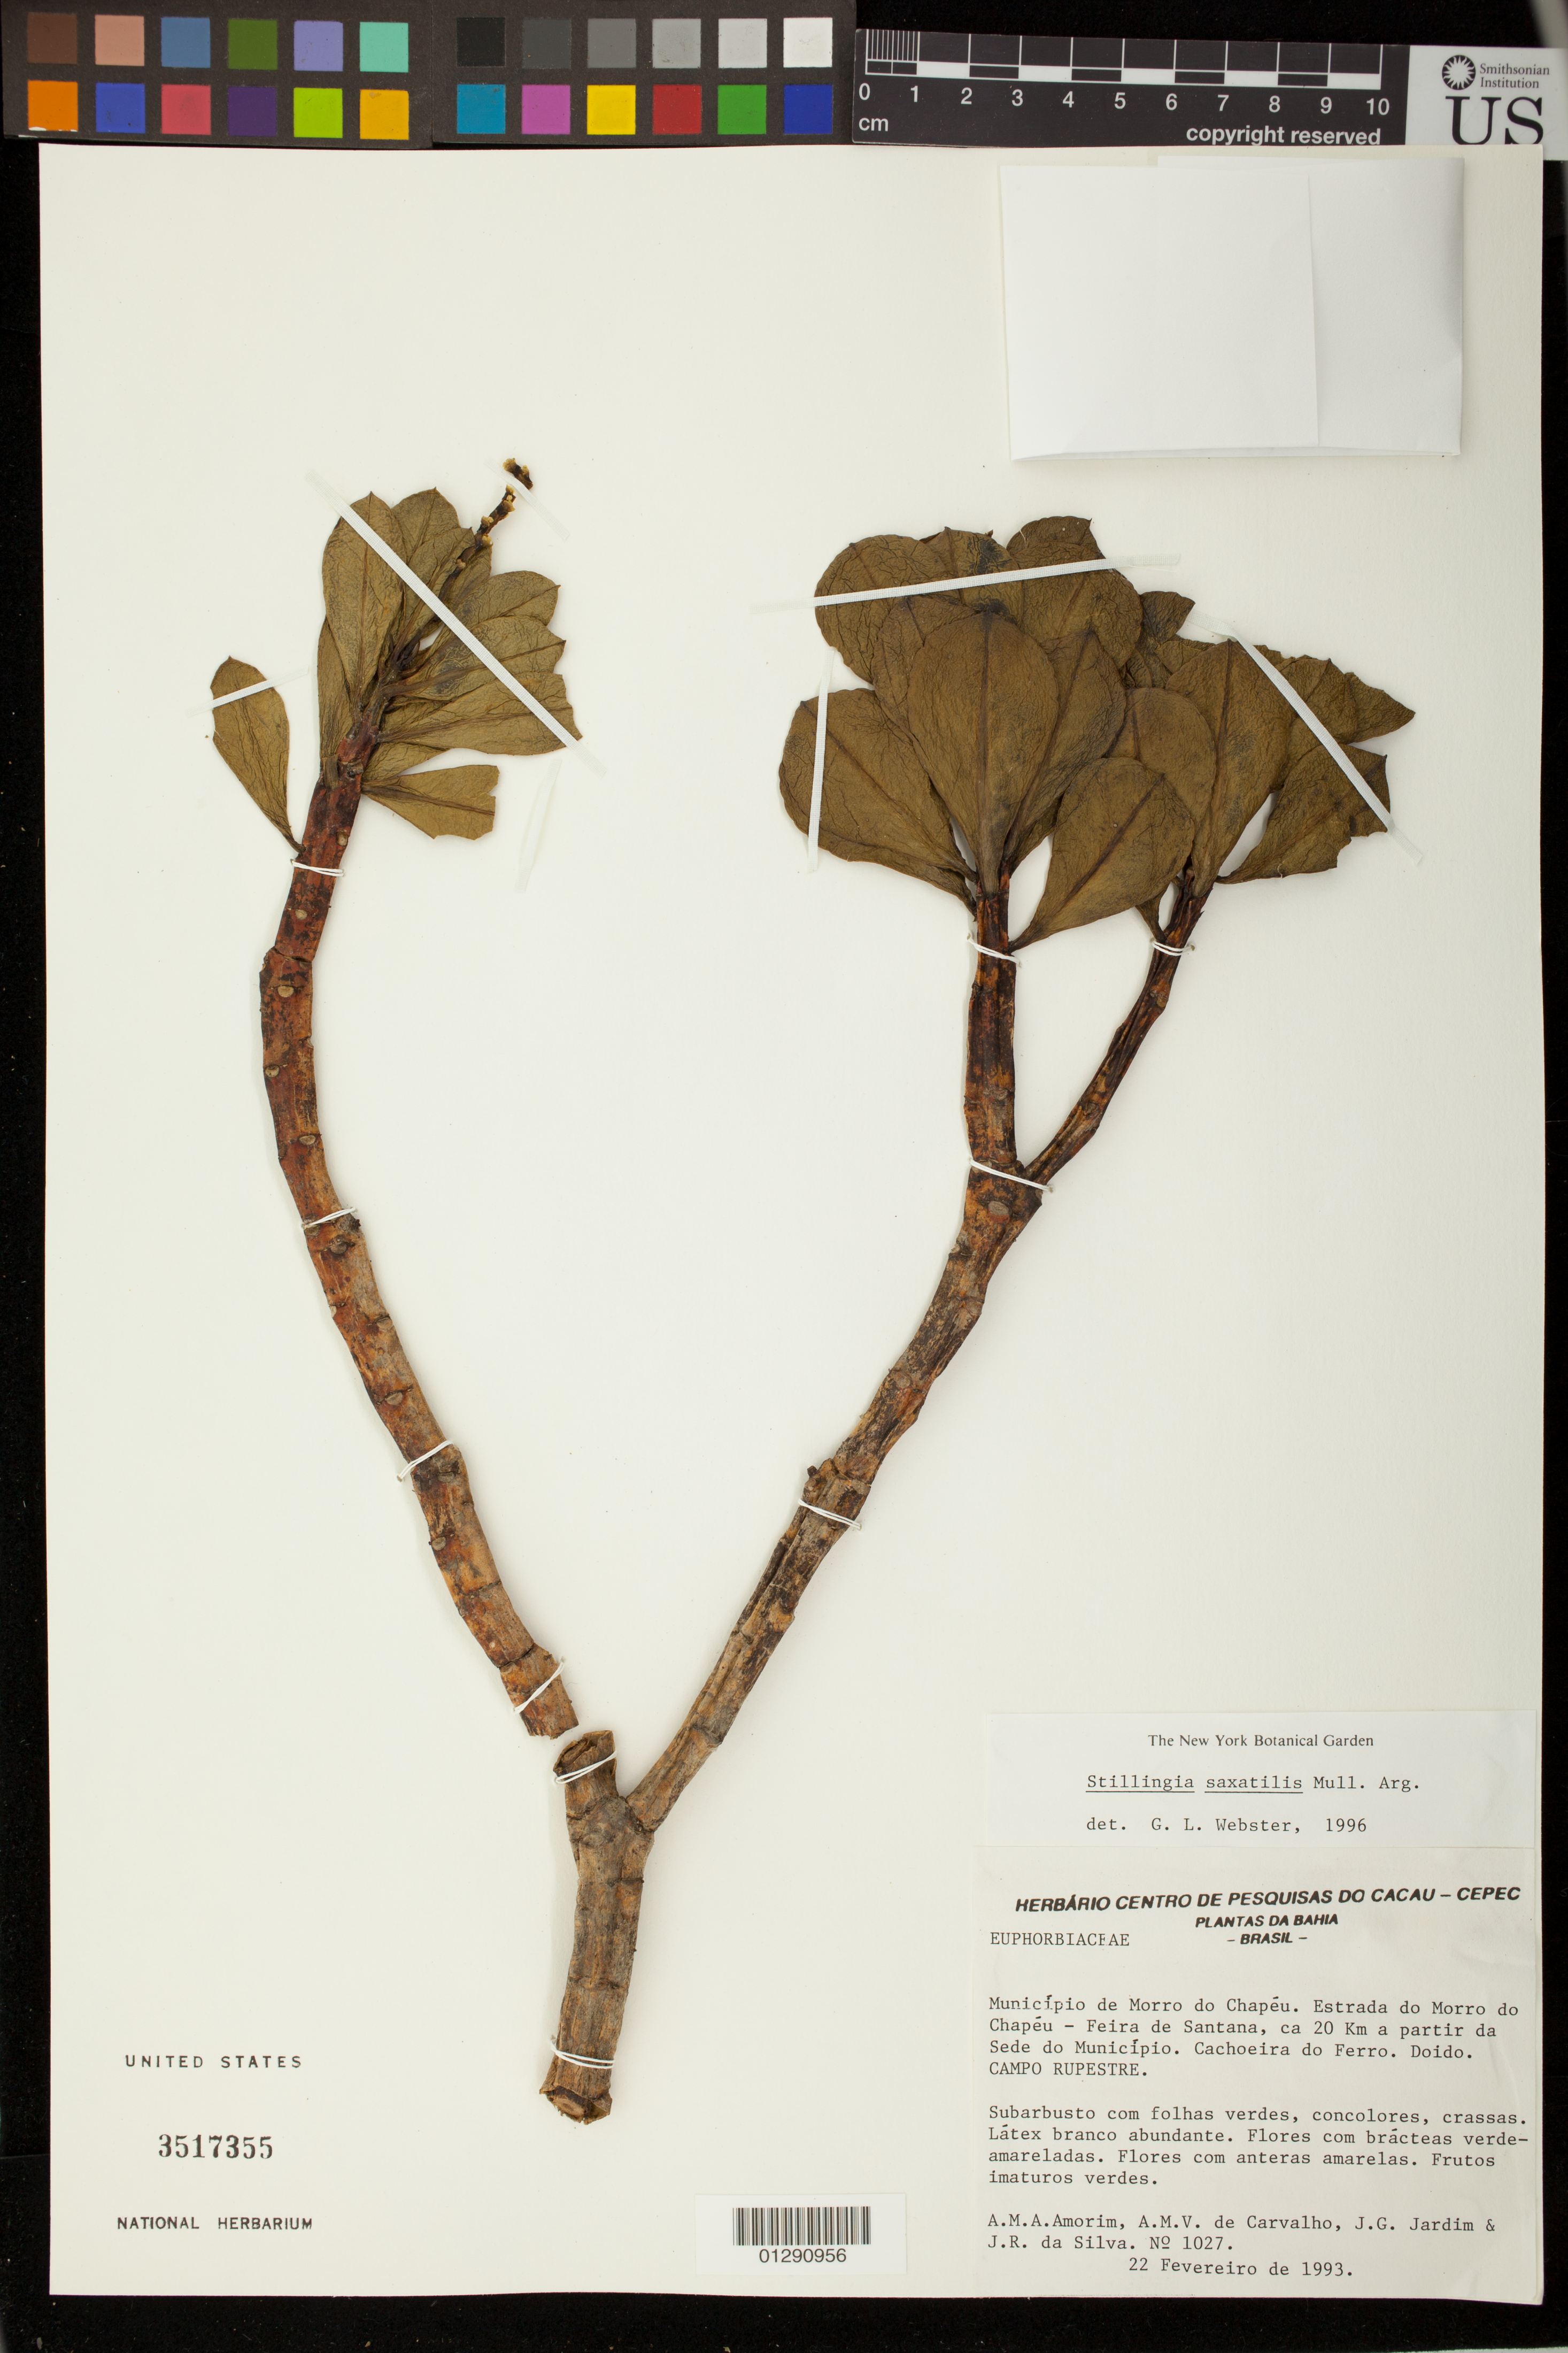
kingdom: Plantae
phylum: Tracheophyta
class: Magnoliopsida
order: Malpighiales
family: Euphorbiaceae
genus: Stillingia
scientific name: Stillingia saxatilis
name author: Müll. Arg.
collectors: A. M. Amorim, A. M. Caravalho, J. Jardim & J. R. Silva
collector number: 1027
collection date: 1993-02-22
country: Brazil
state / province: Bahia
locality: Municipio de Morro do Chapeu. Estrada do Morro do Chapeu - Feira de Santana, ca 20 Km a partir da Sede do Municipio. Cachoeira do Ferro. Doido. Campo Rupestre.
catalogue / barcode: US 3517355